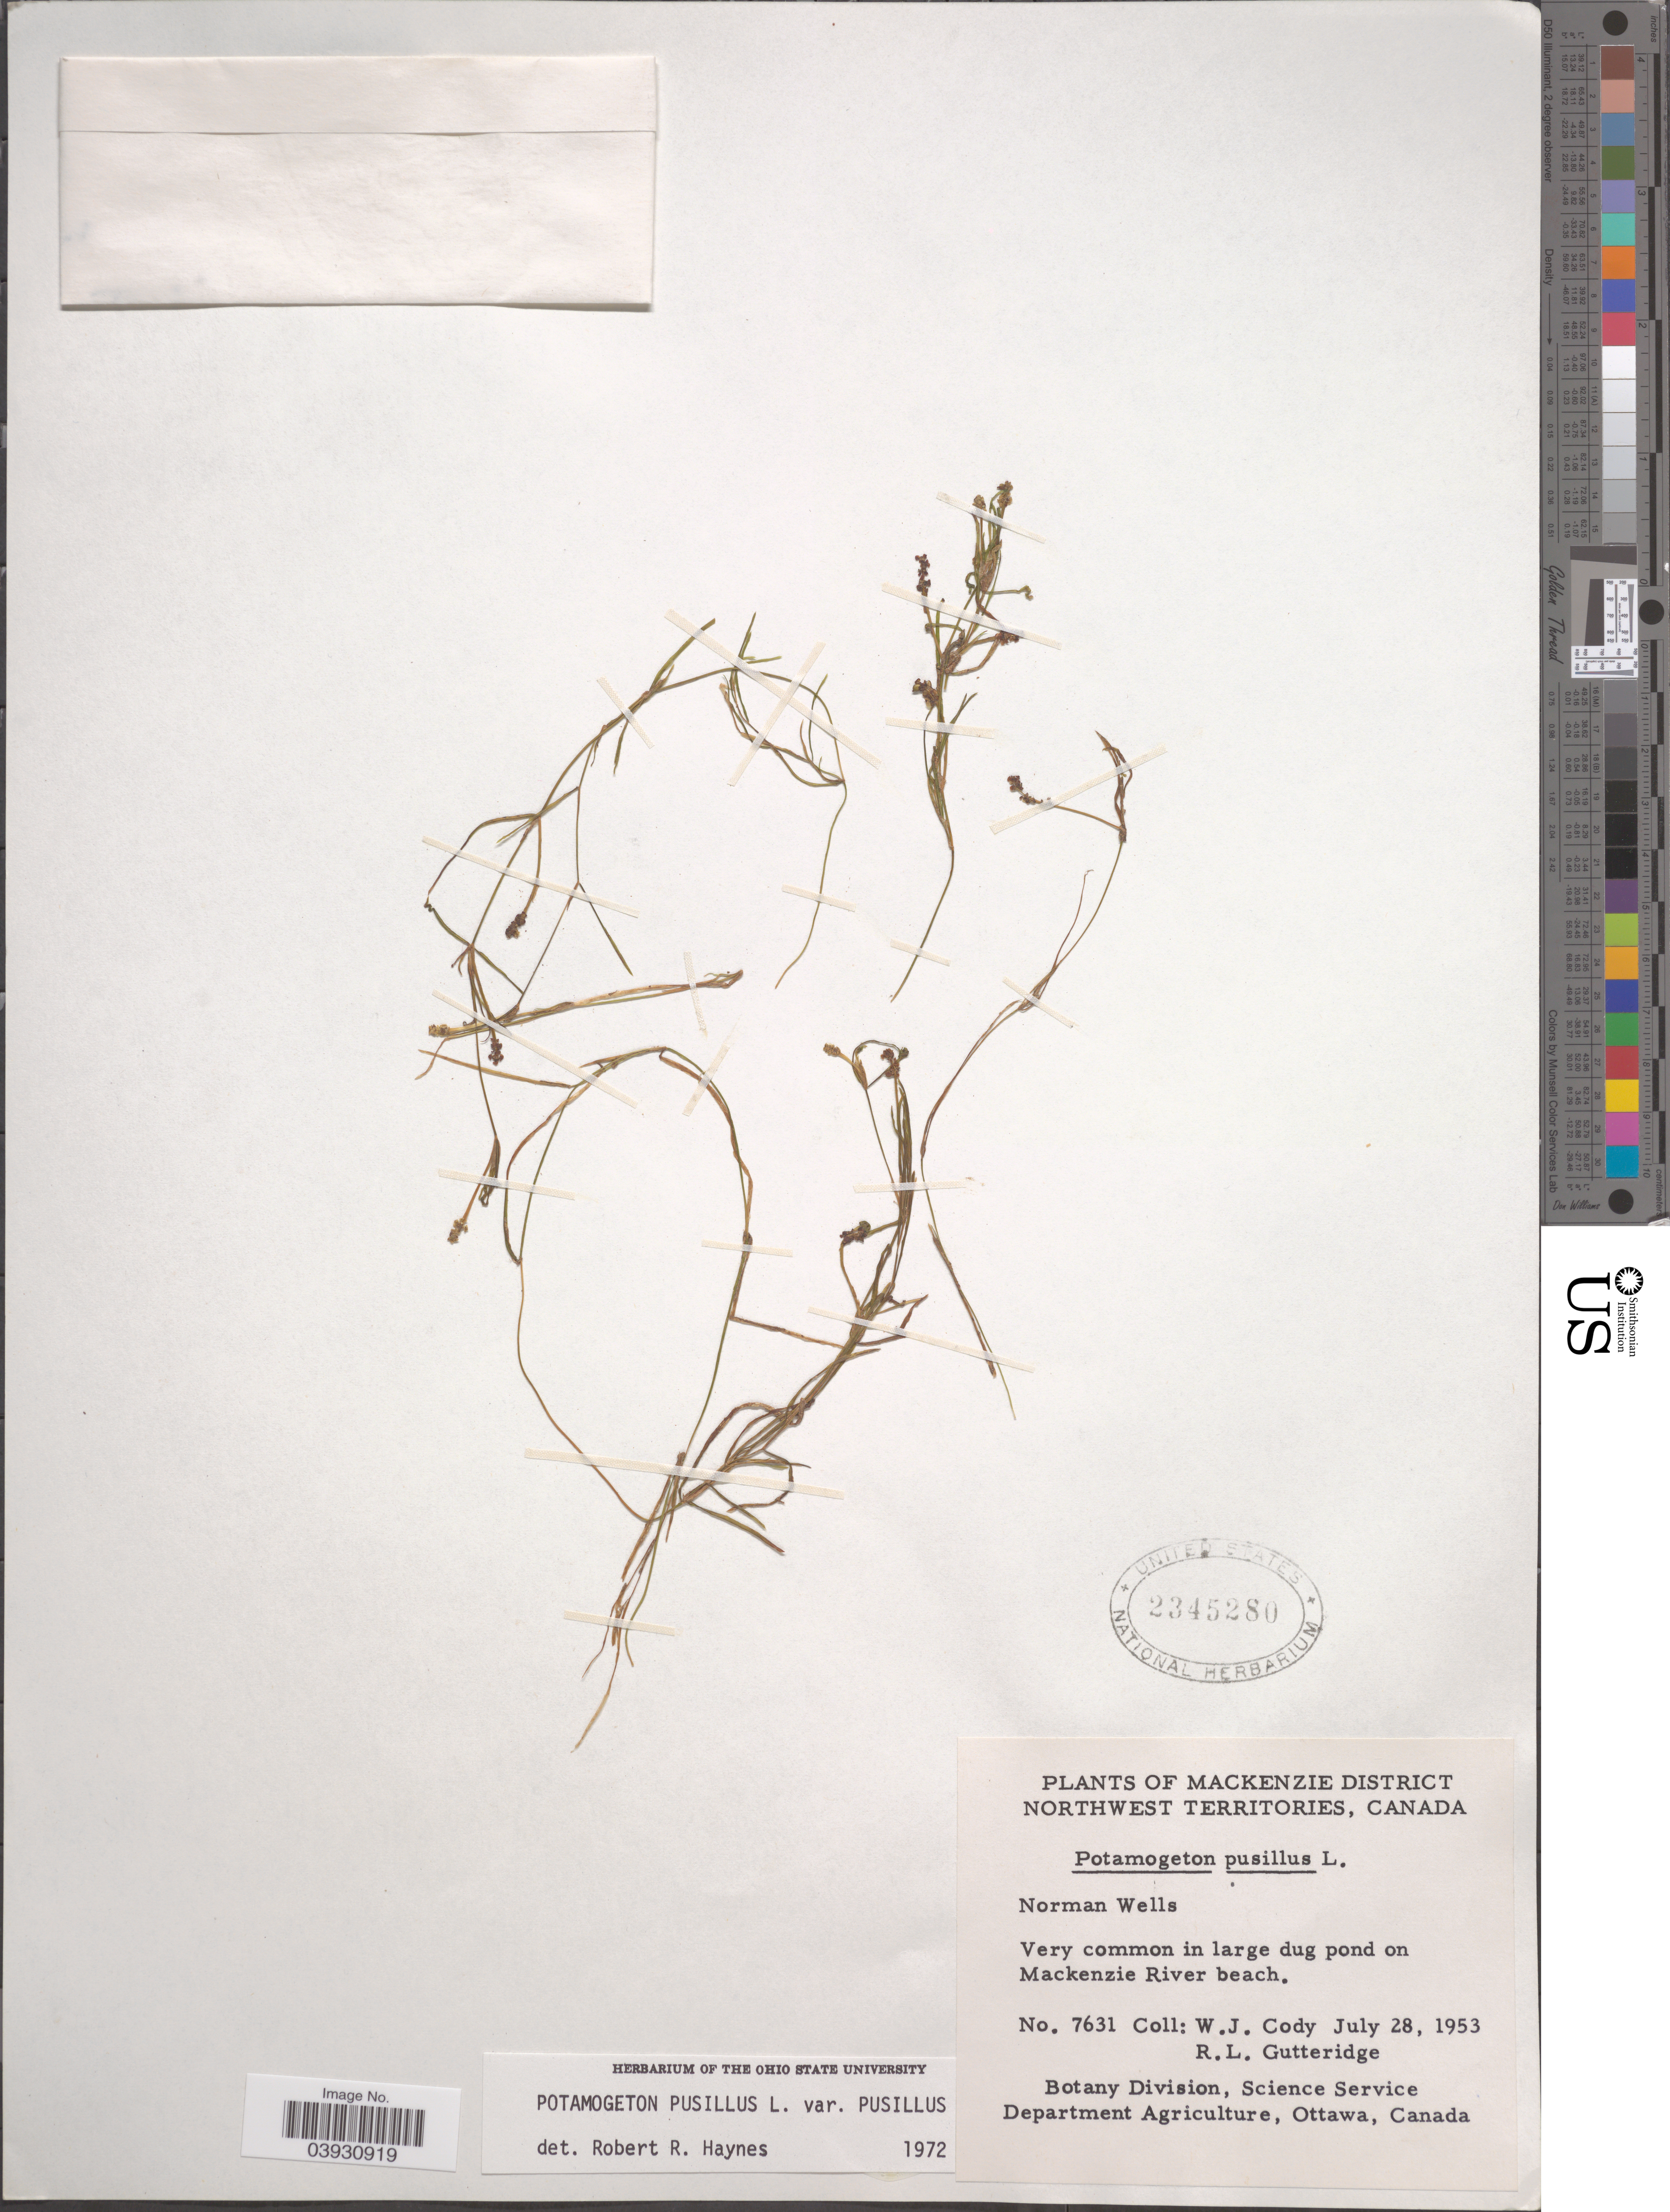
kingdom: Plantae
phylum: Tracheophyta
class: Liliopsida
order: Alismatales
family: Potamogetonaceae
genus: Potamogeton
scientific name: Potamogeton pusillus var. pusillus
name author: L.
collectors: W. Cody & R. Gutteridge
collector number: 7631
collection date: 1953-07-28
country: Canada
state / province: Northwest Territories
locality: Mackenzie District. Norman Wells. In large dug pond on Mackenzie River beach.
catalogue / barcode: US 2345280